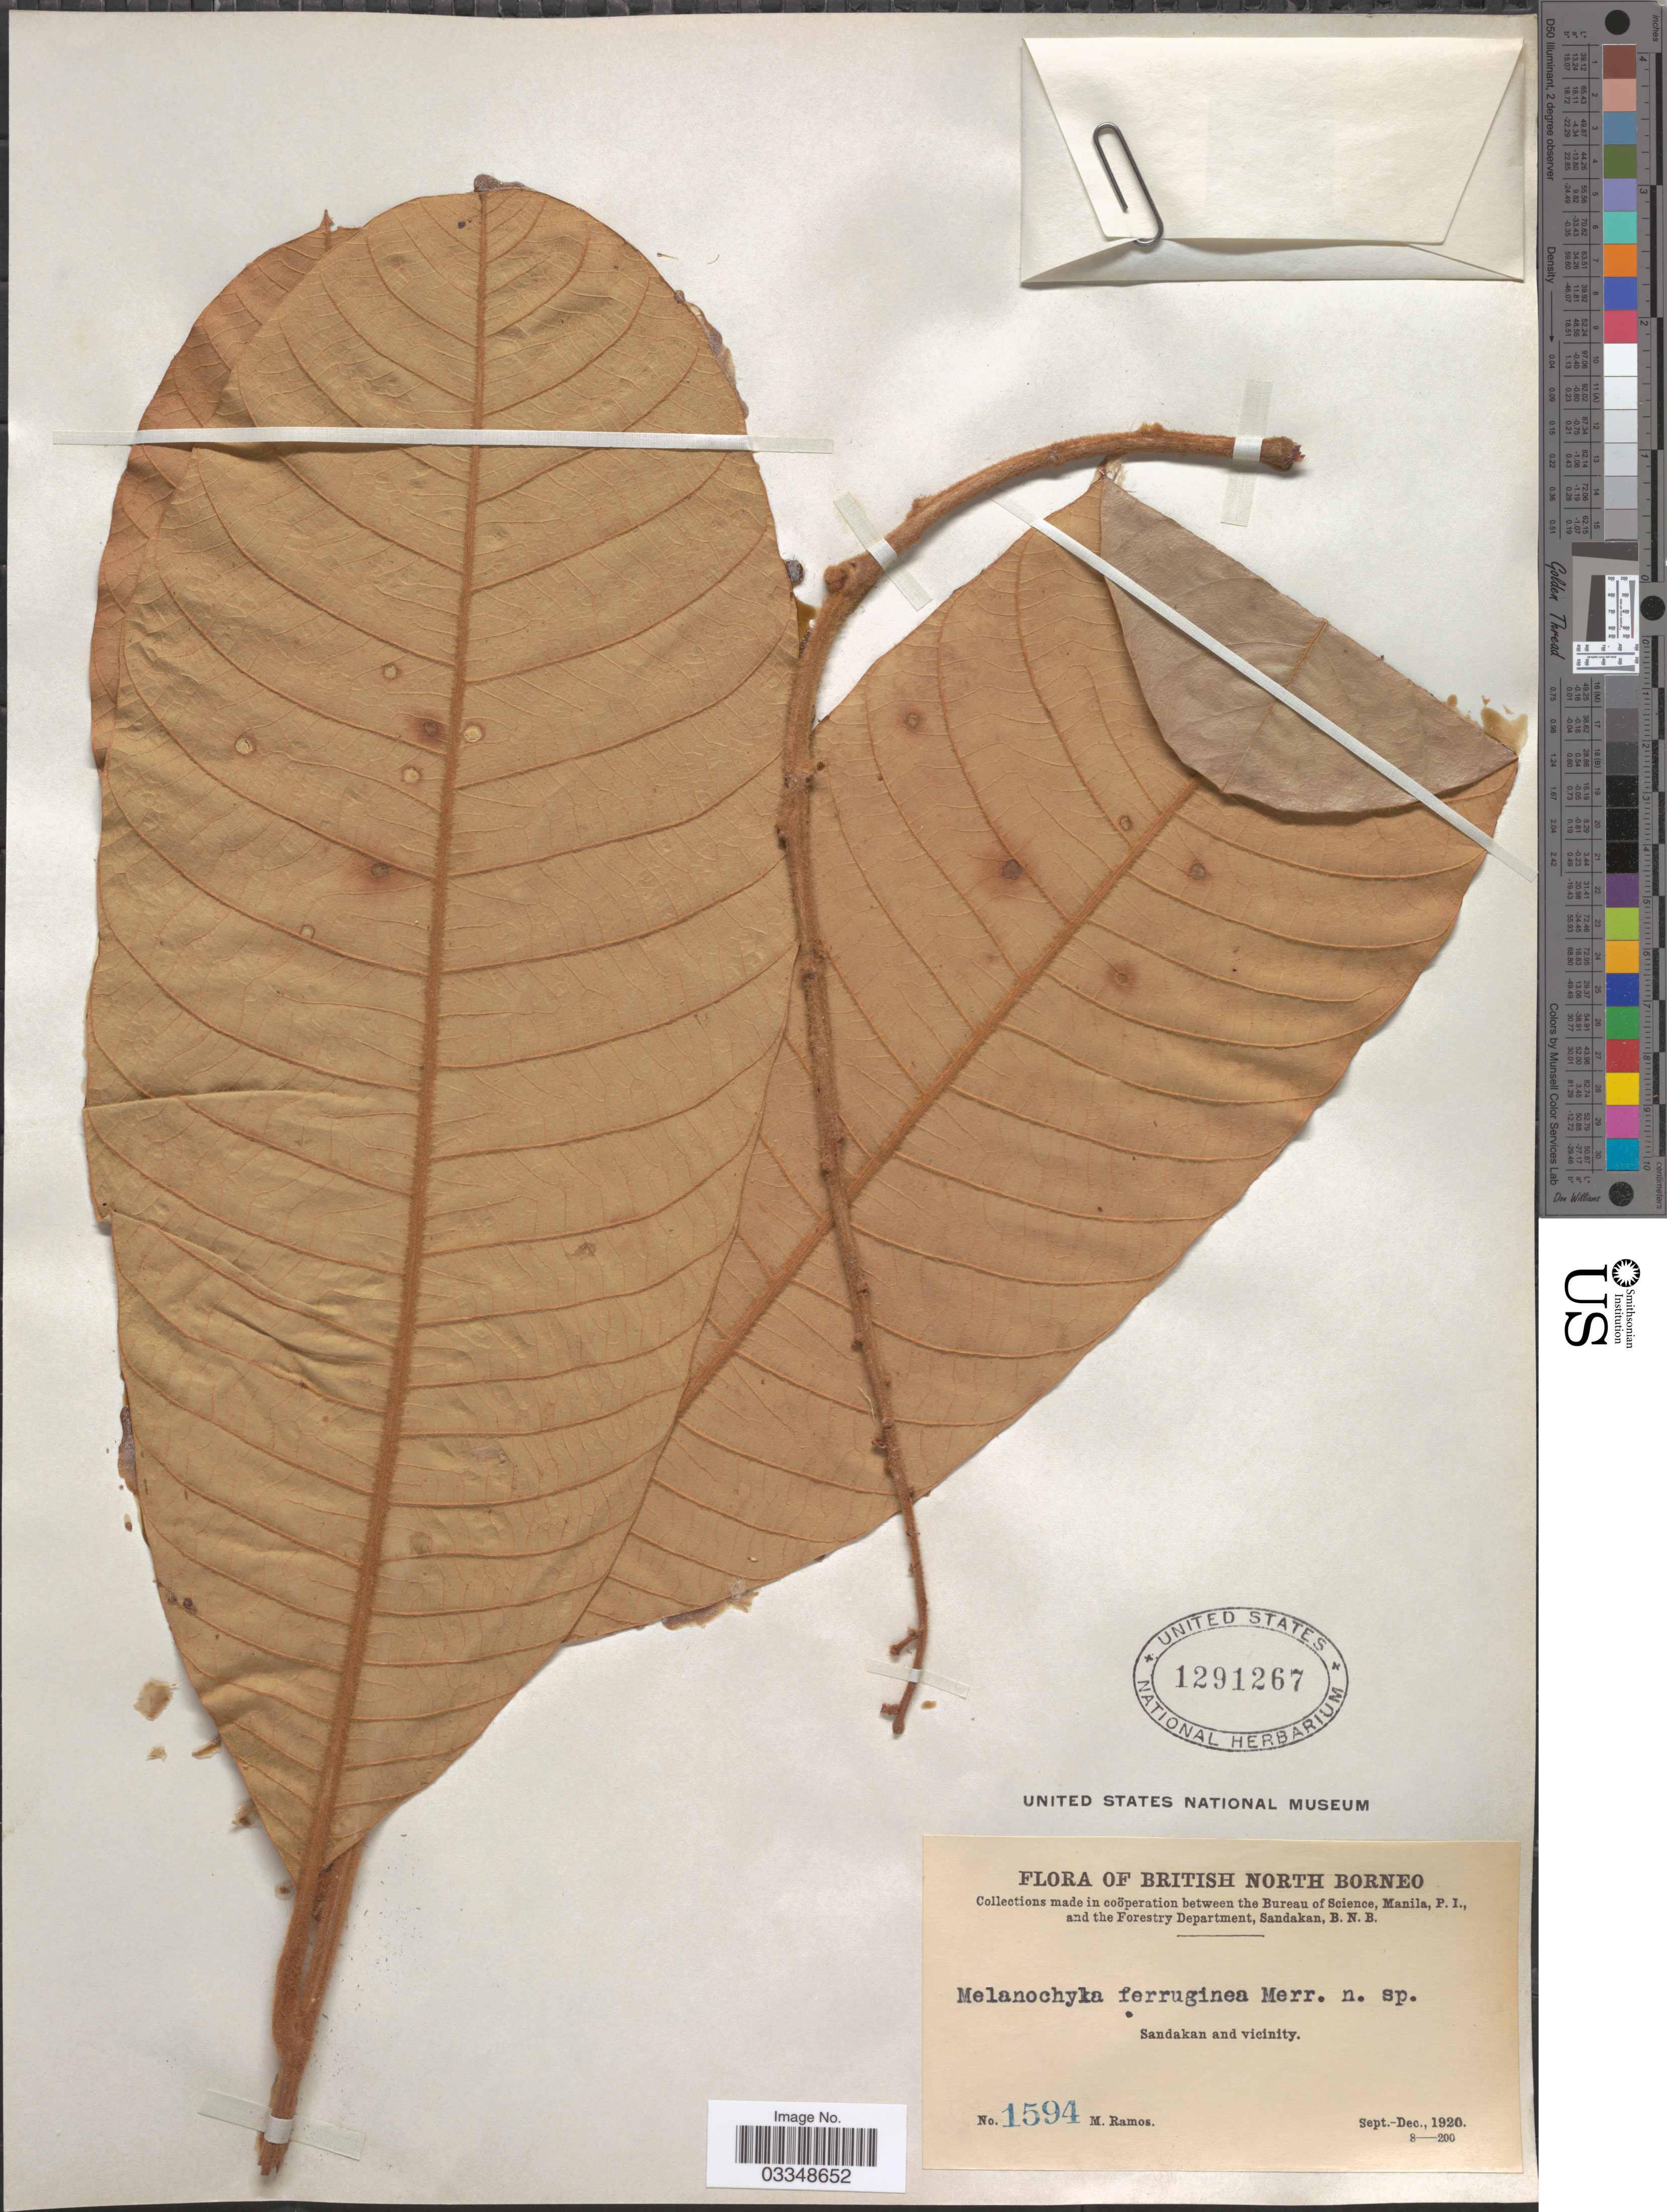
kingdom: Plantae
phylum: Tracheophyta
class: Magnoliopsida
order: Sapindales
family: Anacardiaceae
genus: Melanochyla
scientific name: Melanochyla ferruginea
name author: Merr.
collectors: M. Ramos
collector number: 1594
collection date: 1920-09/1920-12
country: Malaysia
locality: British North Borneo. Sandakan and vicinity.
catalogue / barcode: US 1291267